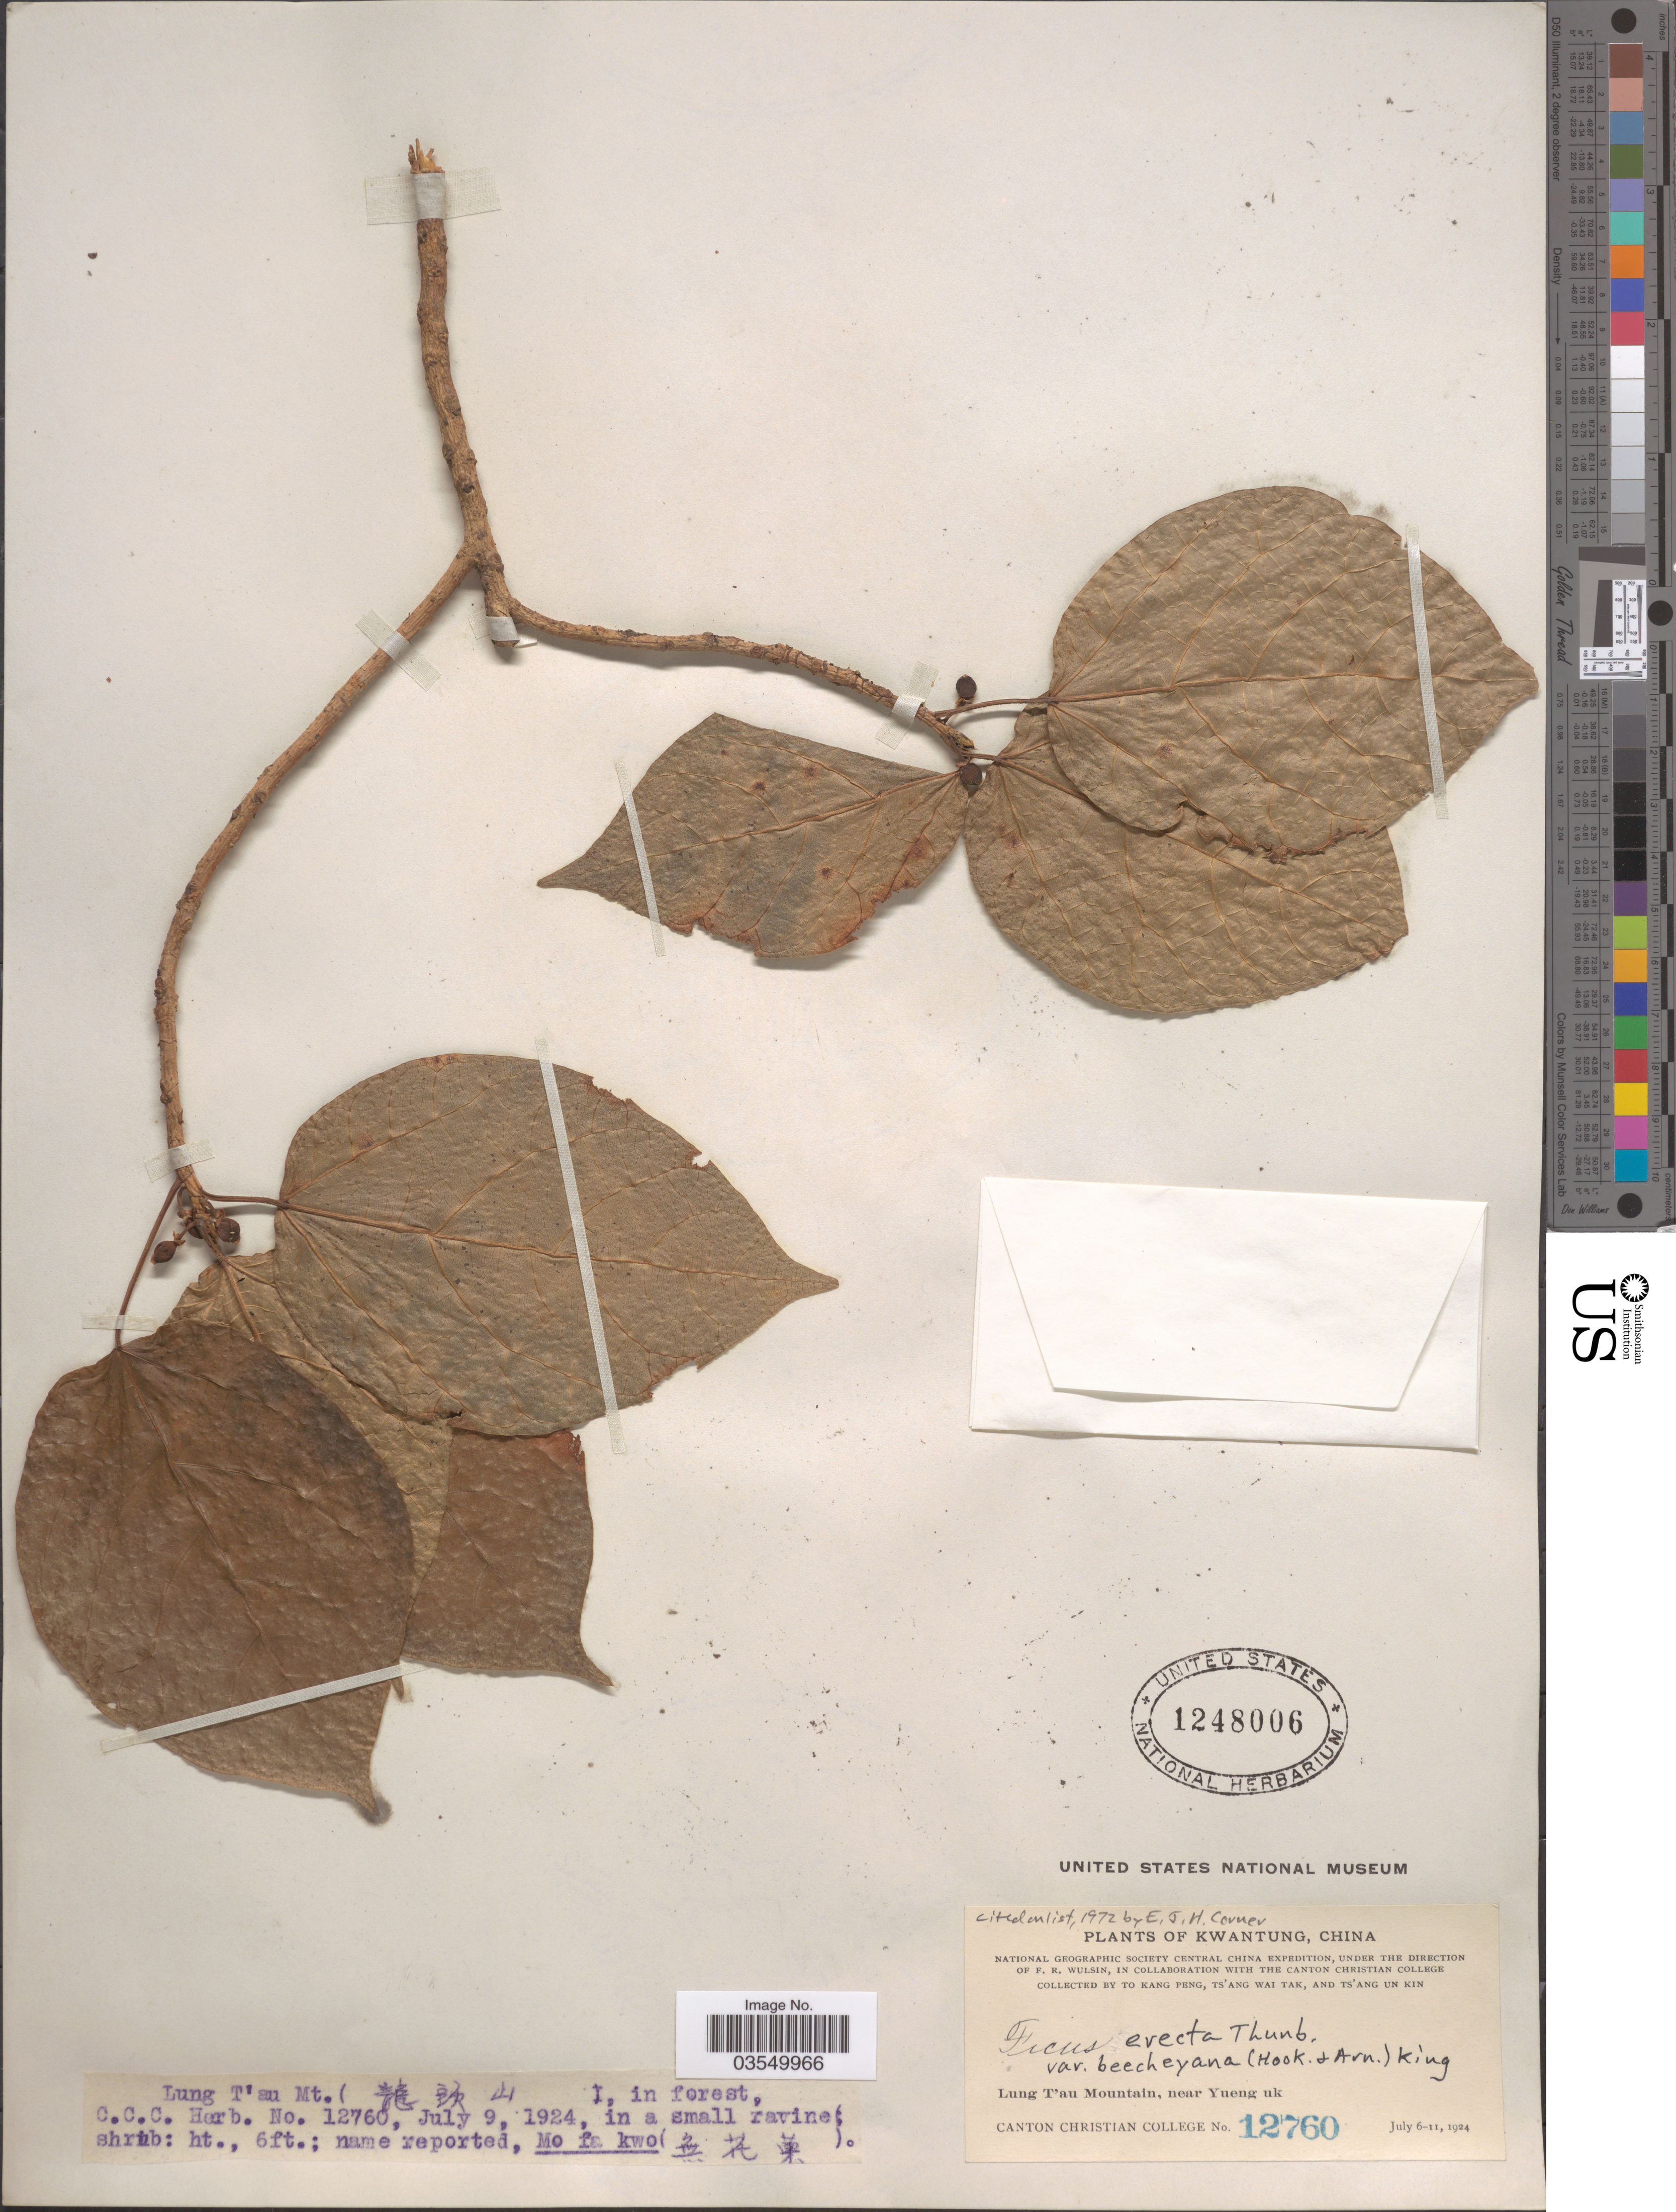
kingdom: Plantae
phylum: Tracheophyta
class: Magnoliopsida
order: Rosales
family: Moraceae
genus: Ficus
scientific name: Ficus erecta var. beecheyana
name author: (Hook. & Arn.) King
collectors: Kang Peng To, W. T. Tsang & Ts' Ang Un Kin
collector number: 12760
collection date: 1924-07-09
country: China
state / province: Guangdong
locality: Kwangtung. Lung T'au Mountain, near Yueng uk.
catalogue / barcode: US 1248006